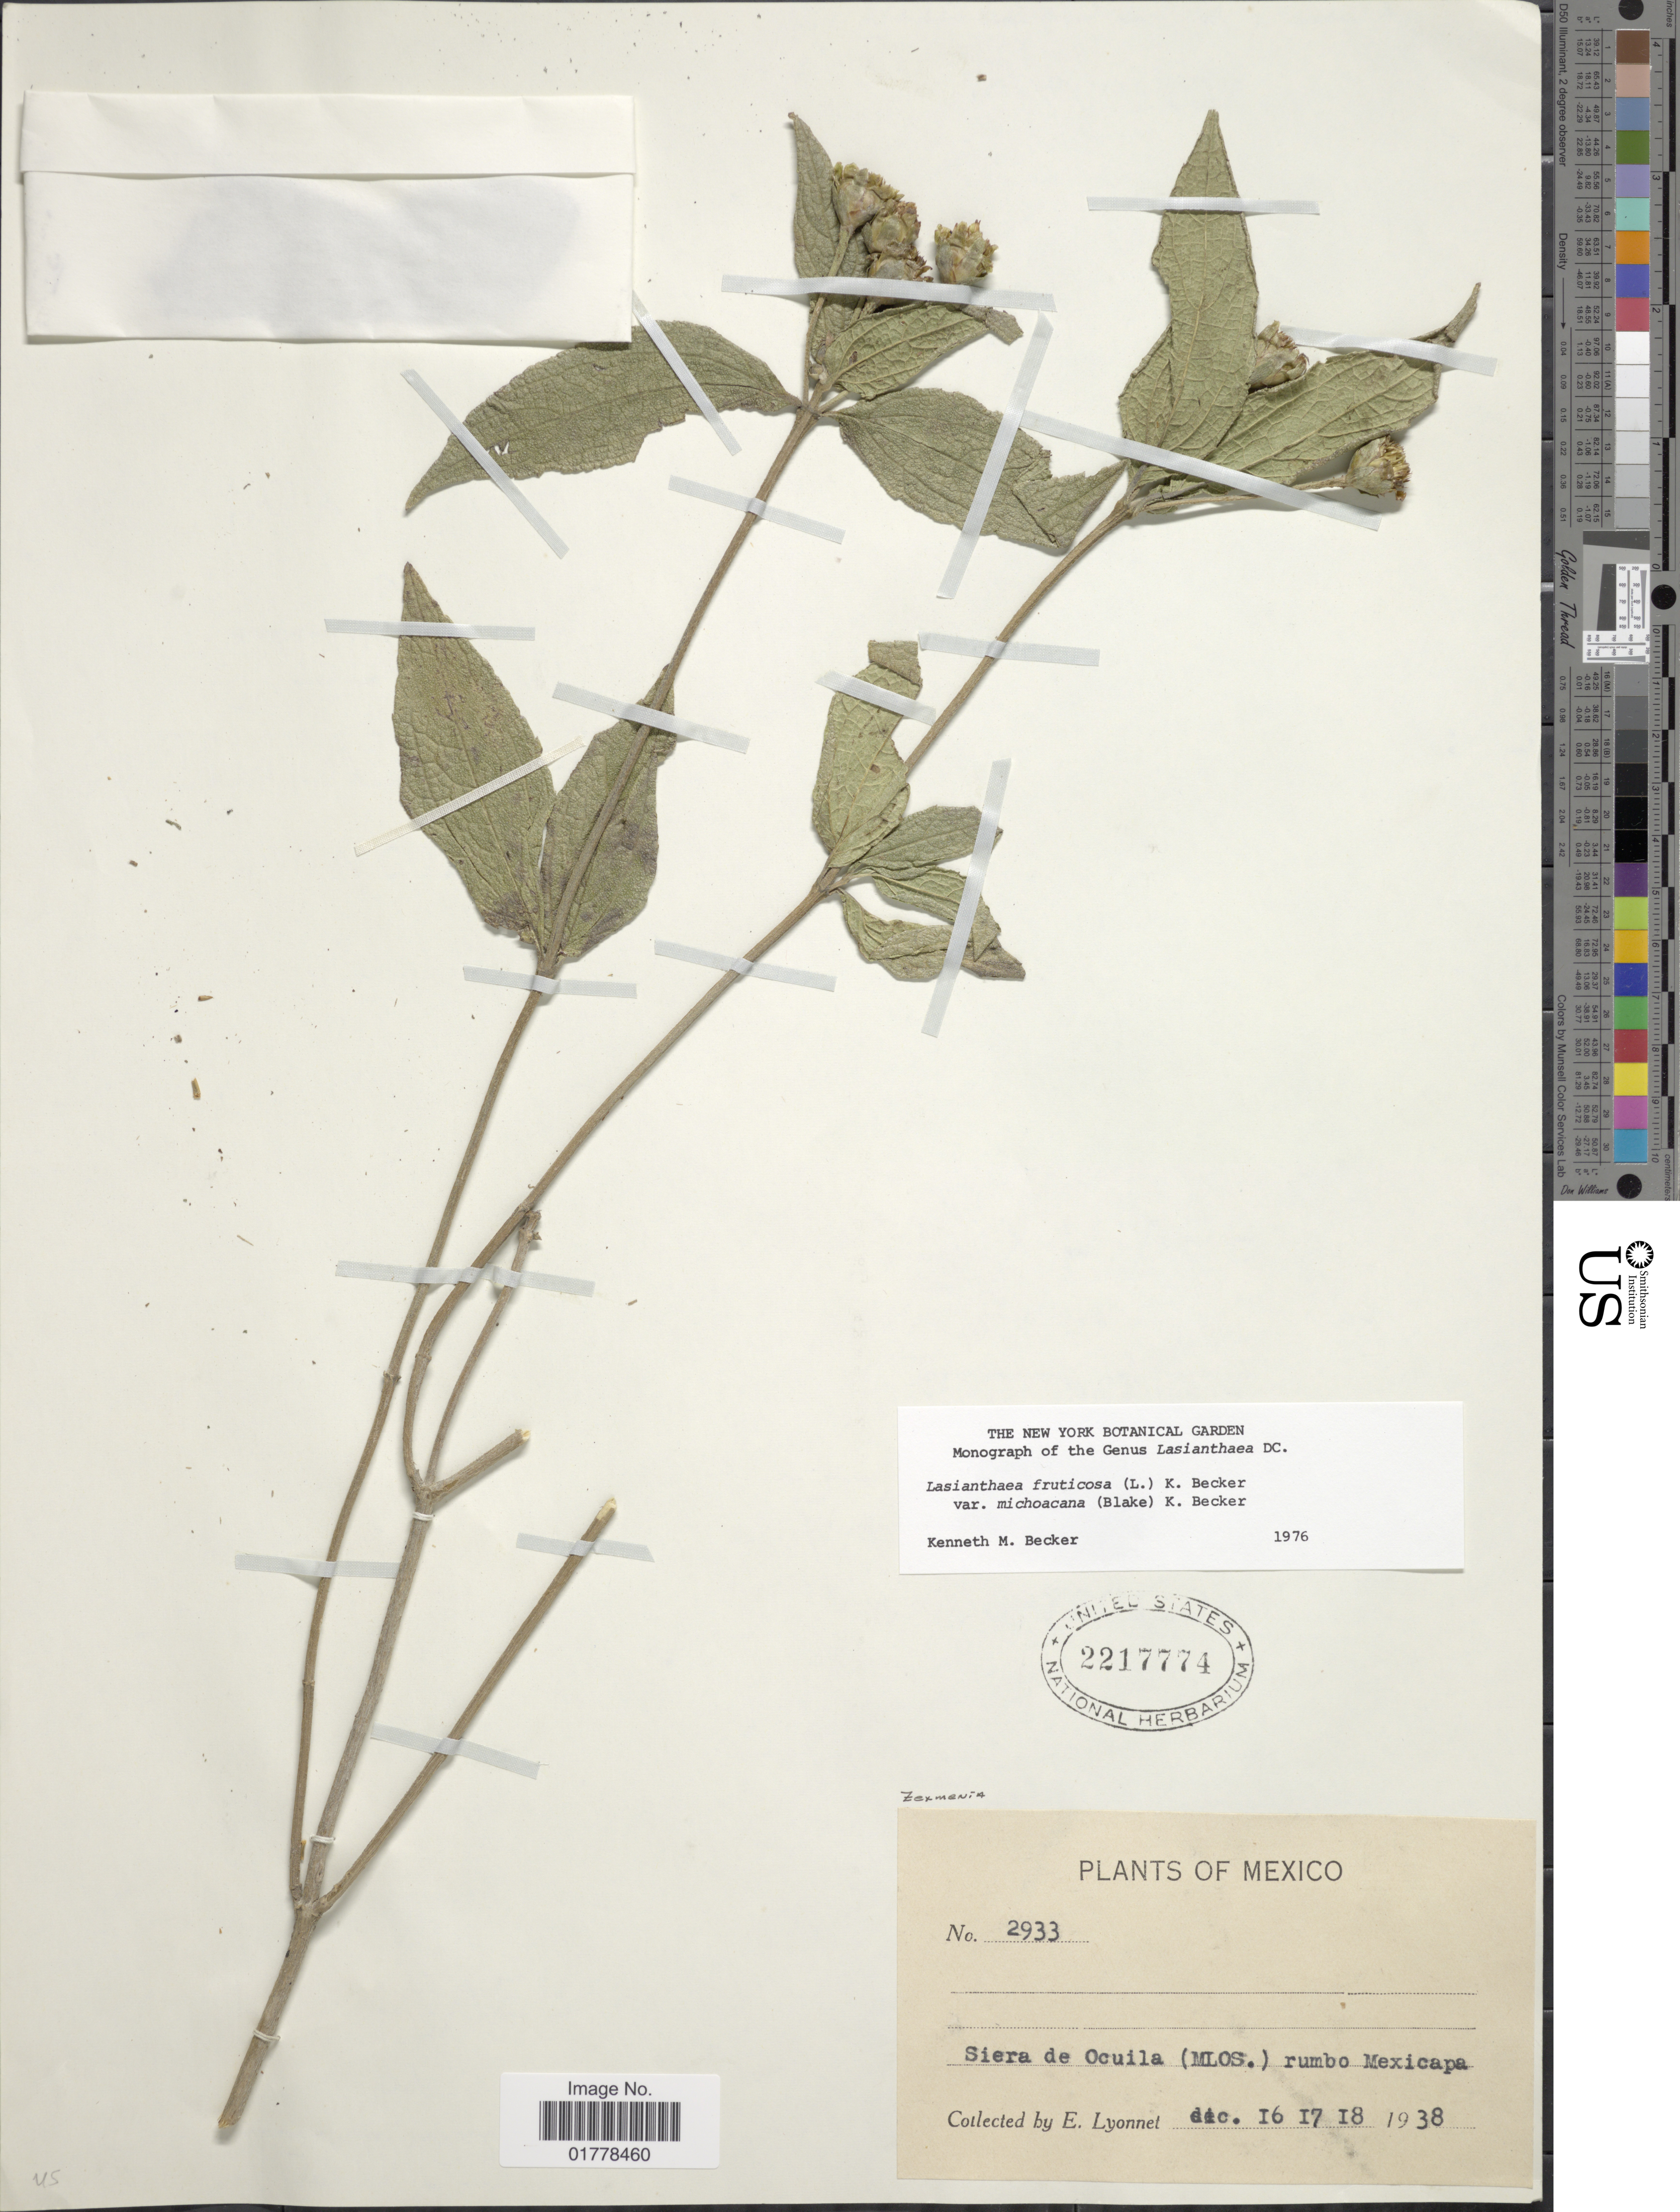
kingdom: Plantae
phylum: Tracheophyta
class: Magnoliopsida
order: Asterales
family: Asteraceae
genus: Lasianthaea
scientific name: Lasianthaea fruticosa var. michoacana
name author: (S.F. Blake) K.M. Becker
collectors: E. Lyonnet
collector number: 2933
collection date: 1938-12-16/1938-12-18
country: Mexico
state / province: Morelos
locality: Sierra de Ocuila (Mlos.) rumbo Mexicapa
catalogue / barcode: US 2217774